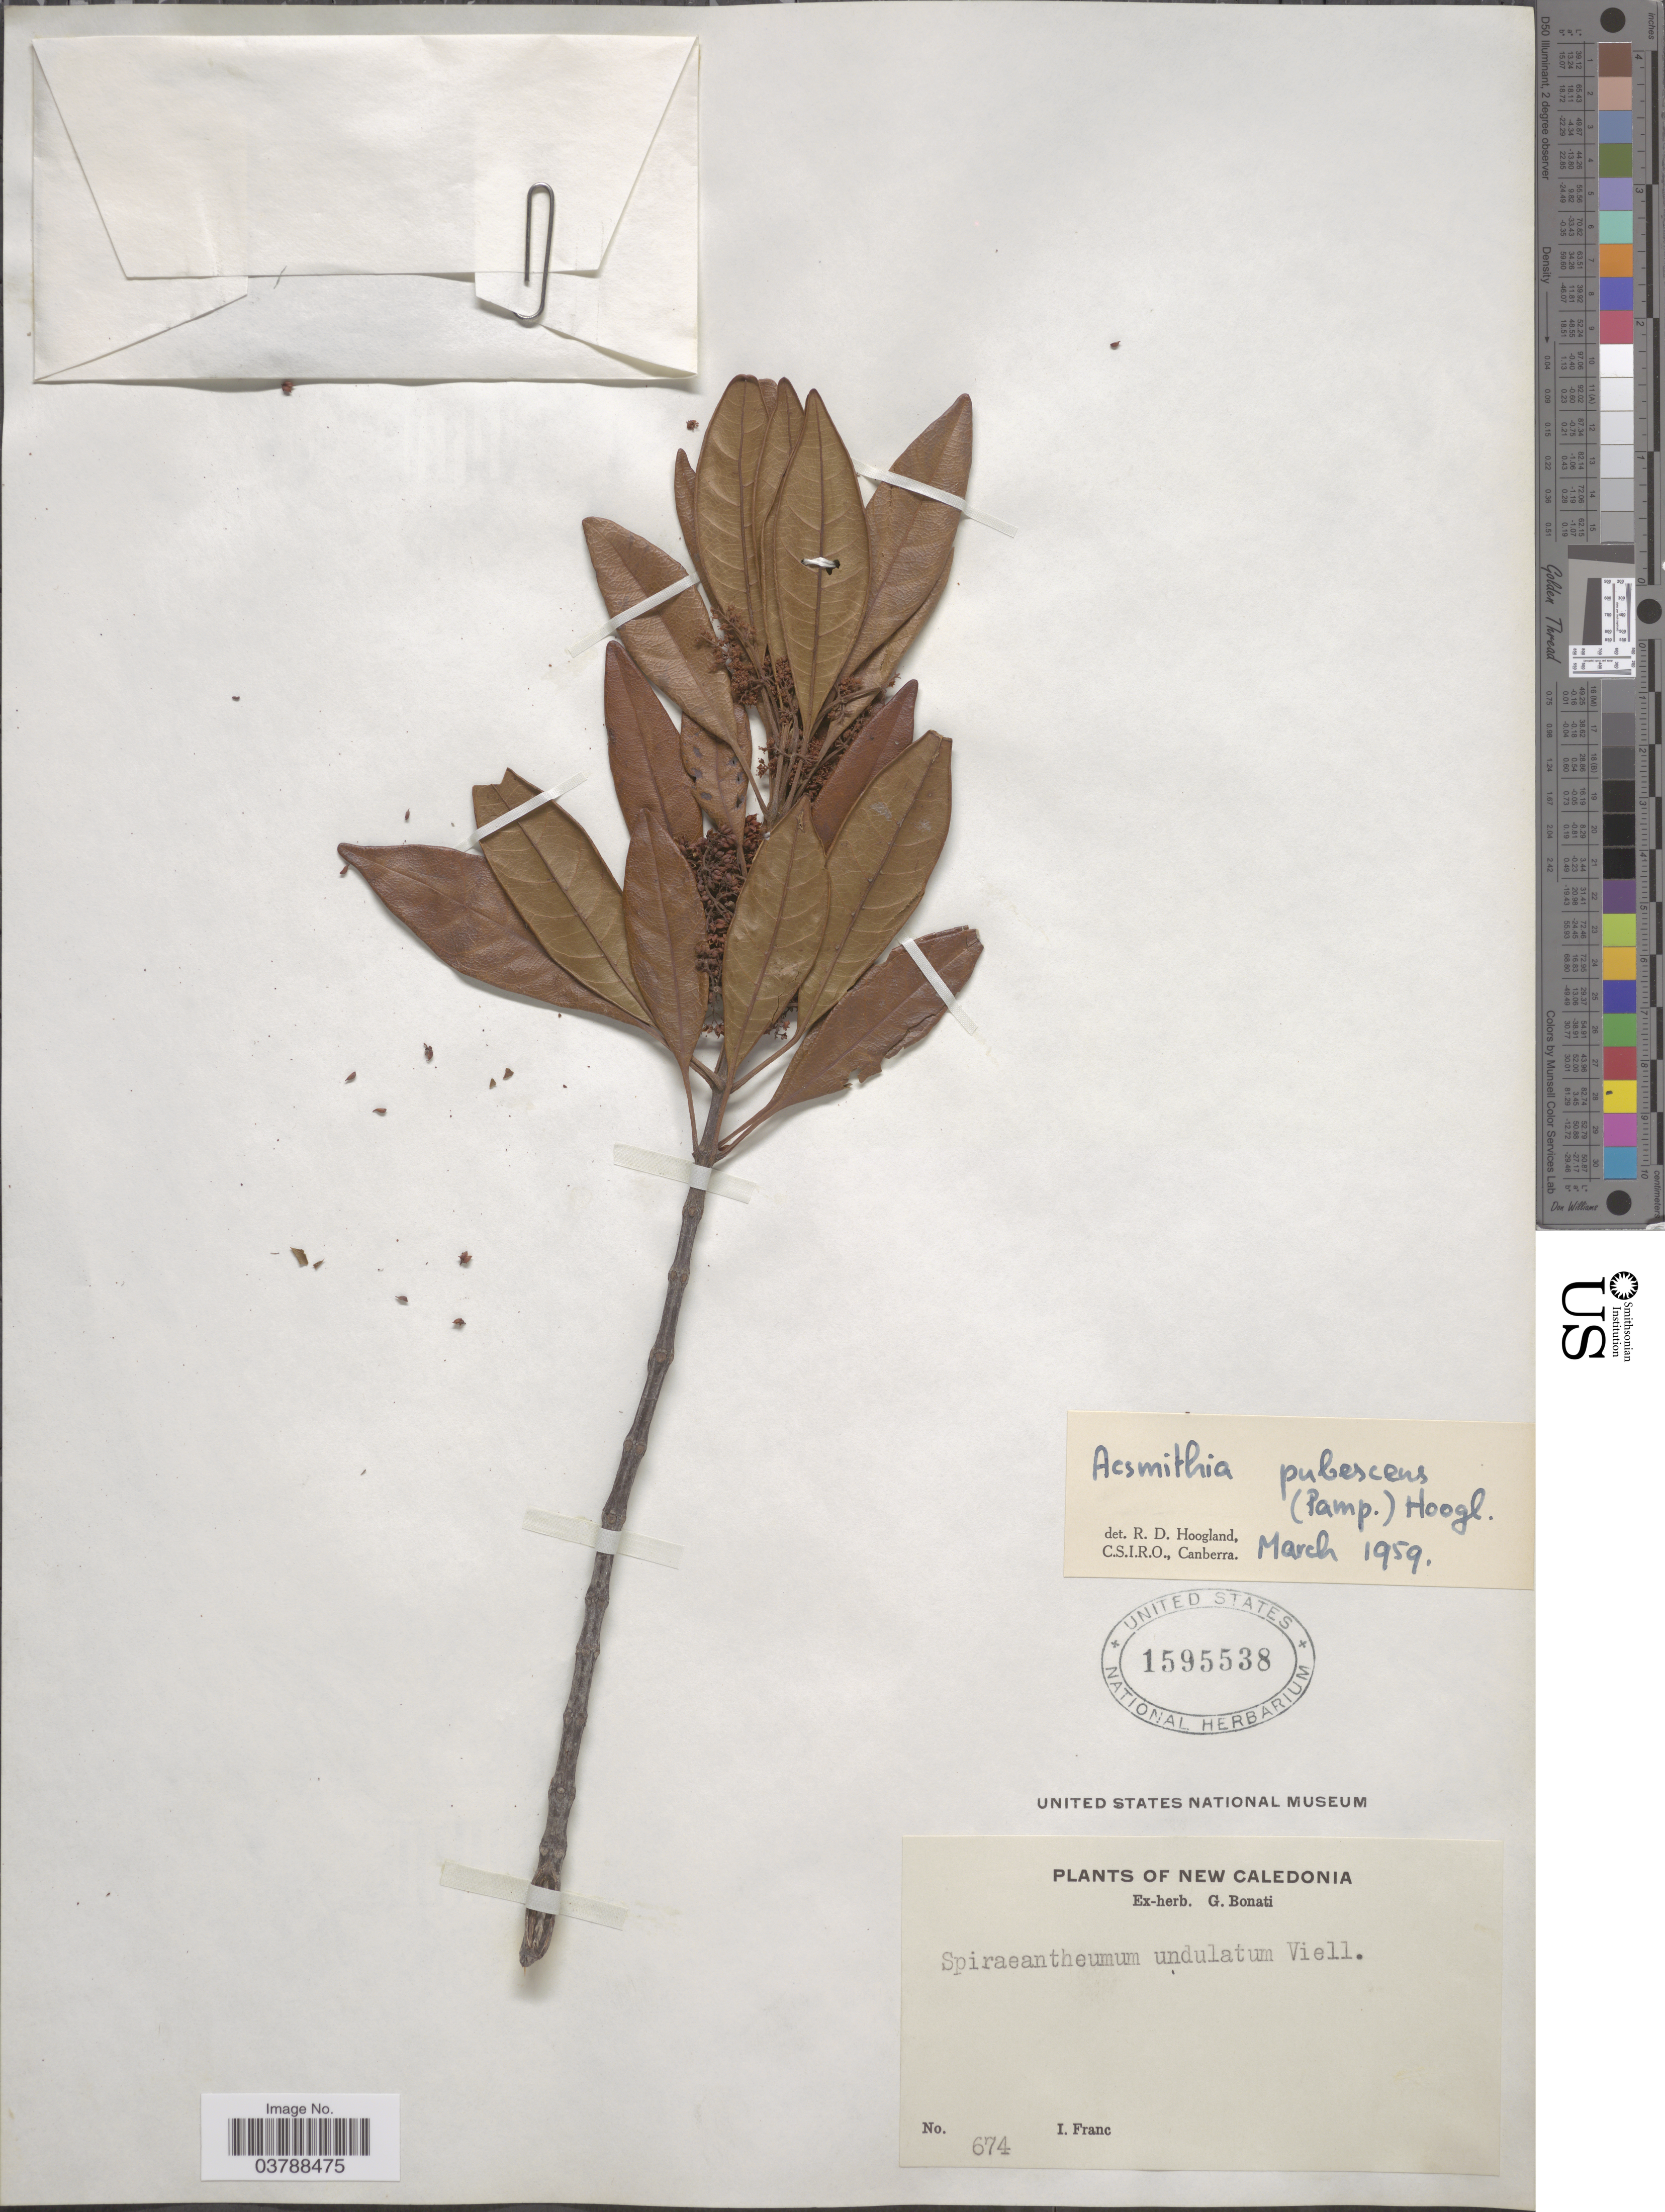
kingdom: Plantae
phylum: Tracheophyta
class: Magnoliopsida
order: Oxalidales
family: Cunoniaceae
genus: Spiraeanthemum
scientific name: Spiraeanthemum pubescens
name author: Pamp.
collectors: I. Franc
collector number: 674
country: New Caledonia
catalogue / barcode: US 1595538